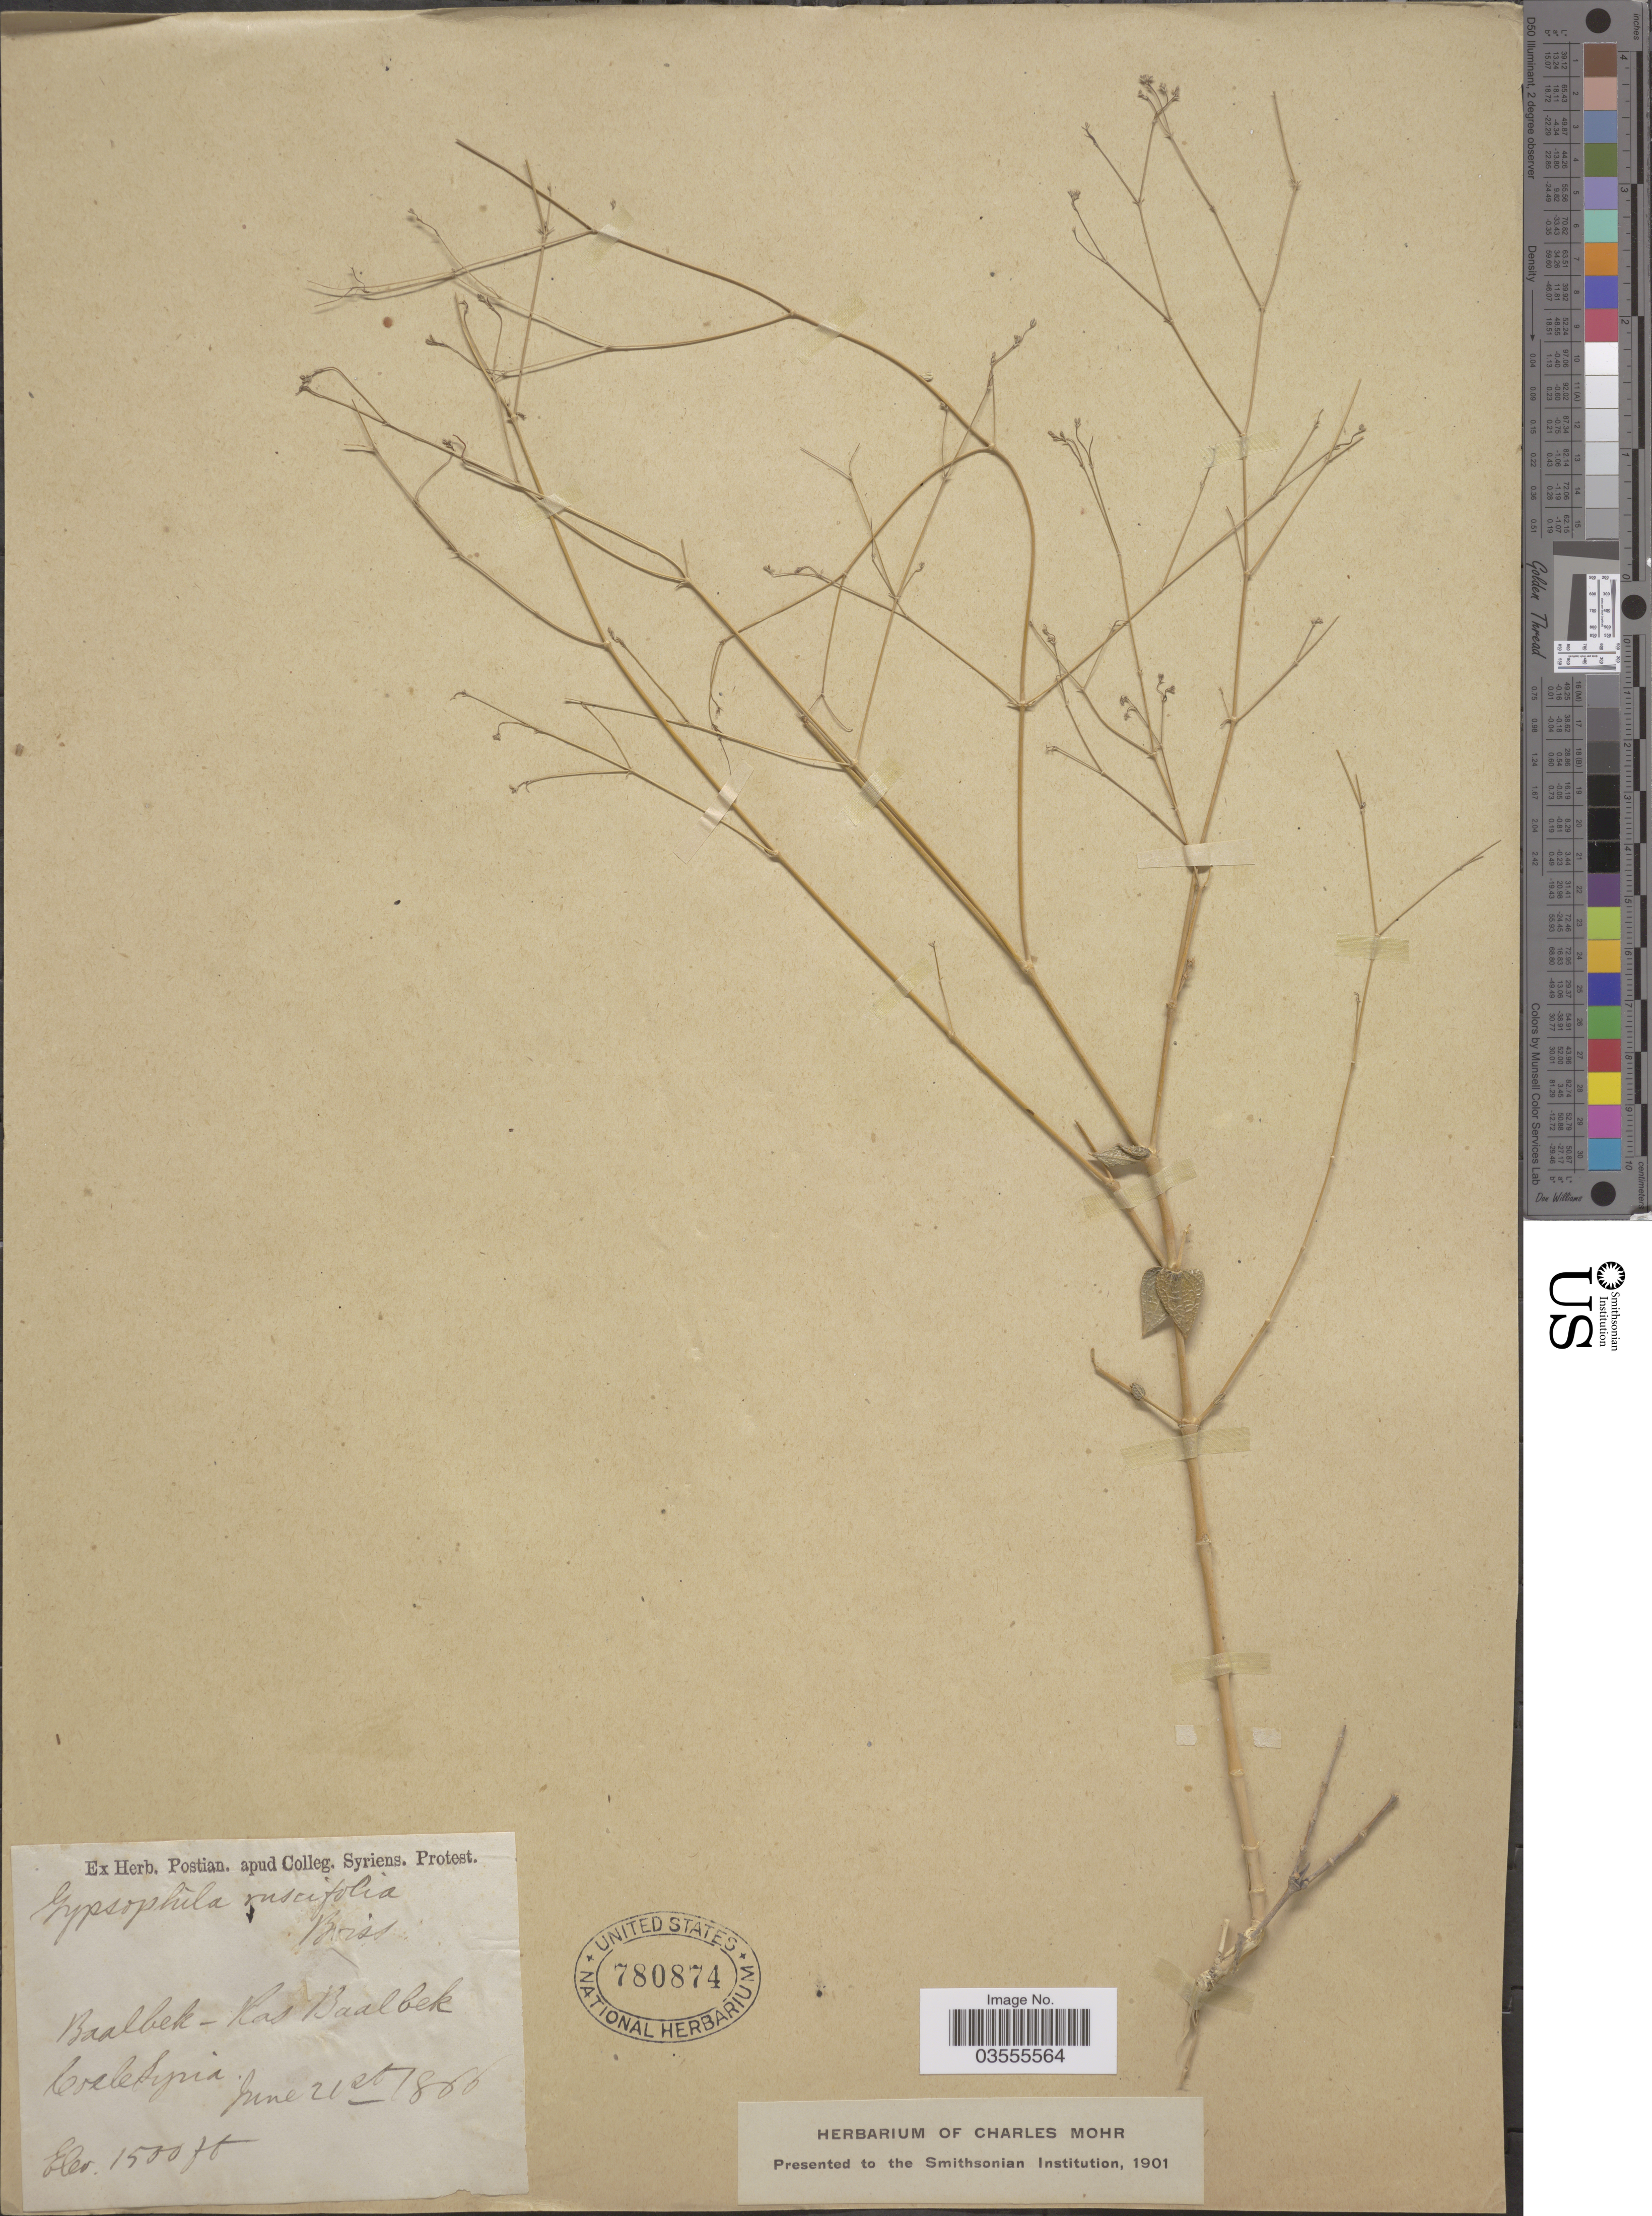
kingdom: Plantae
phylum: Tracheophyta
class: Magnoliopsida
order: Caryophyllales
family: Caryophyllaceae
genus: Gypsophila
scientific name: Gypsophila ruscifolia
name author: Boiss.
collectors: ex herb. Postian. apud Colleg. Syriens. Protest. USE "Fannie P. A. Shepard" (10308853) AS PRIMARY COLLECTOR INSTEAD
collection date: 1866-06-21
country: Lebanon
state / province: Baalbek-Hermel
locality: Baalbek - Ras Baalbek, Cosletynia. [interpreted]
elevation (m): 457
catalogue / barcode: US 780874